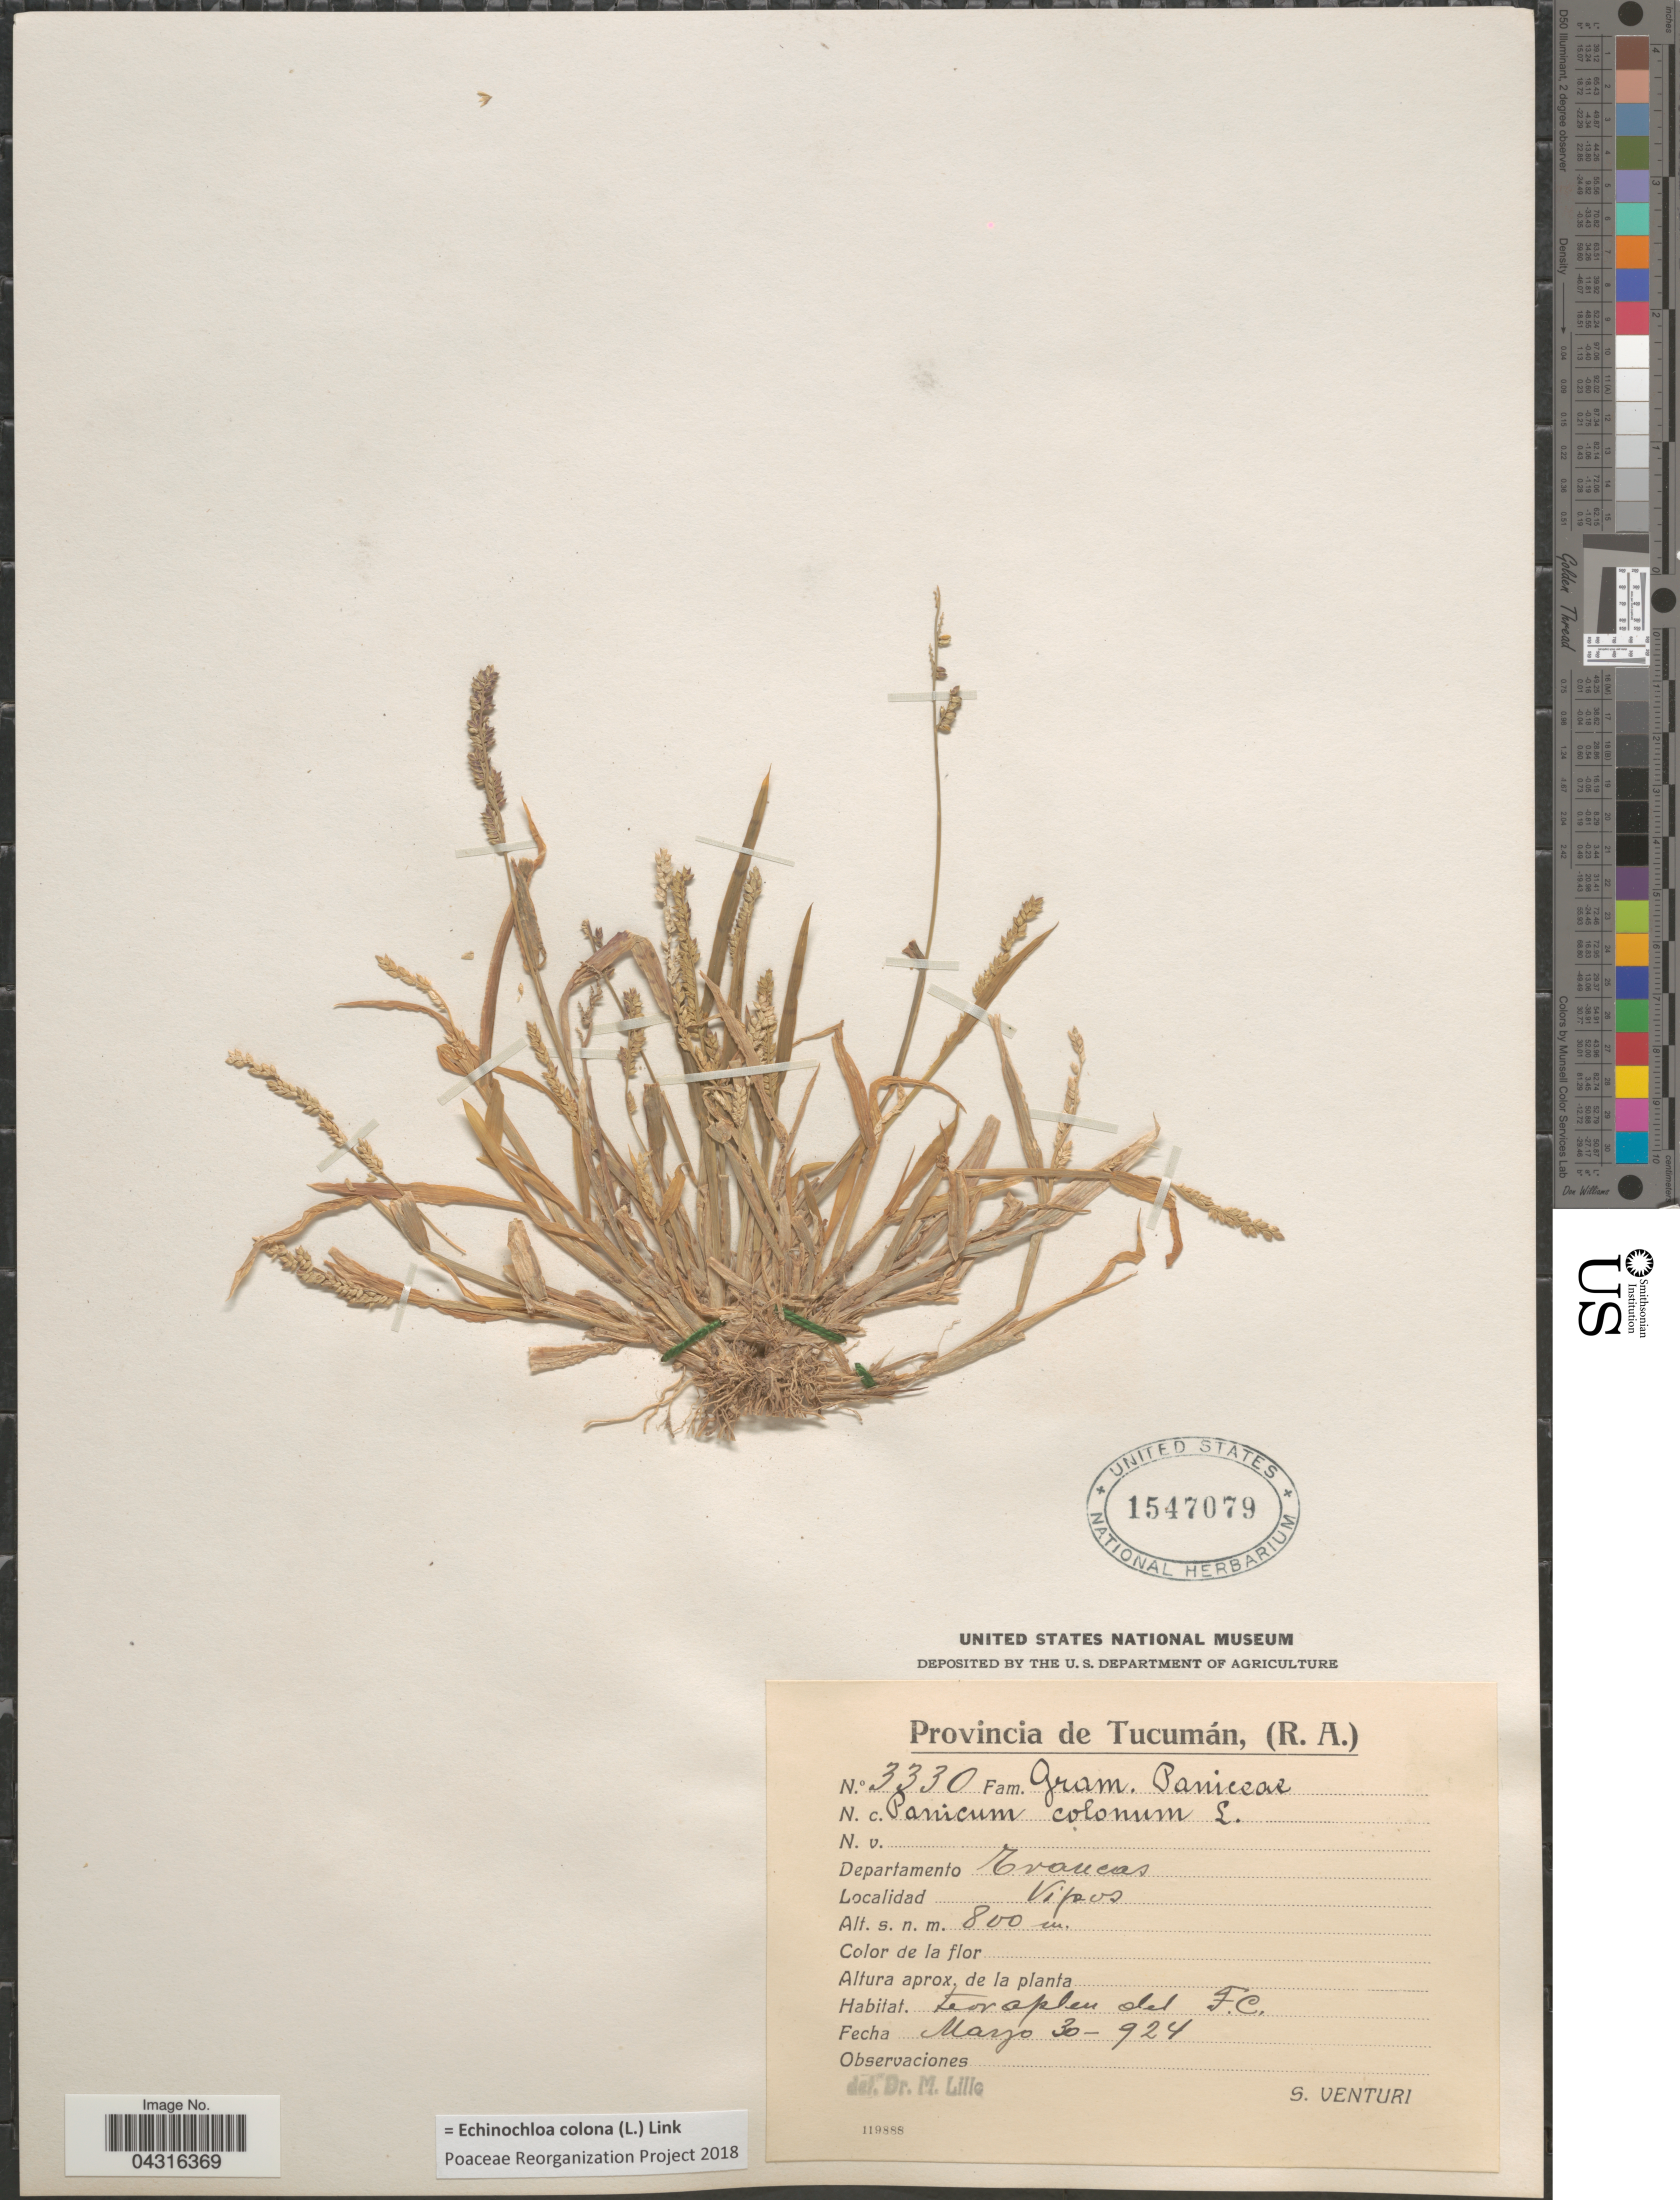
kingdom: Plantae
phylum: Tracheophyta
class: Liliopsida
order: Poales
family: Poaceae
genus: Echinochloa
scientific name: Echinochloa colona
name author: (L.) Link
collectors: S. Venturi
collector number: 3330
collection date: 1924-03-30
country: Argentina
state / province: Tucuman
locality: Departamento Trancas. Vipos.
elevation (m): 800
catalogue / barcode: US 1547079